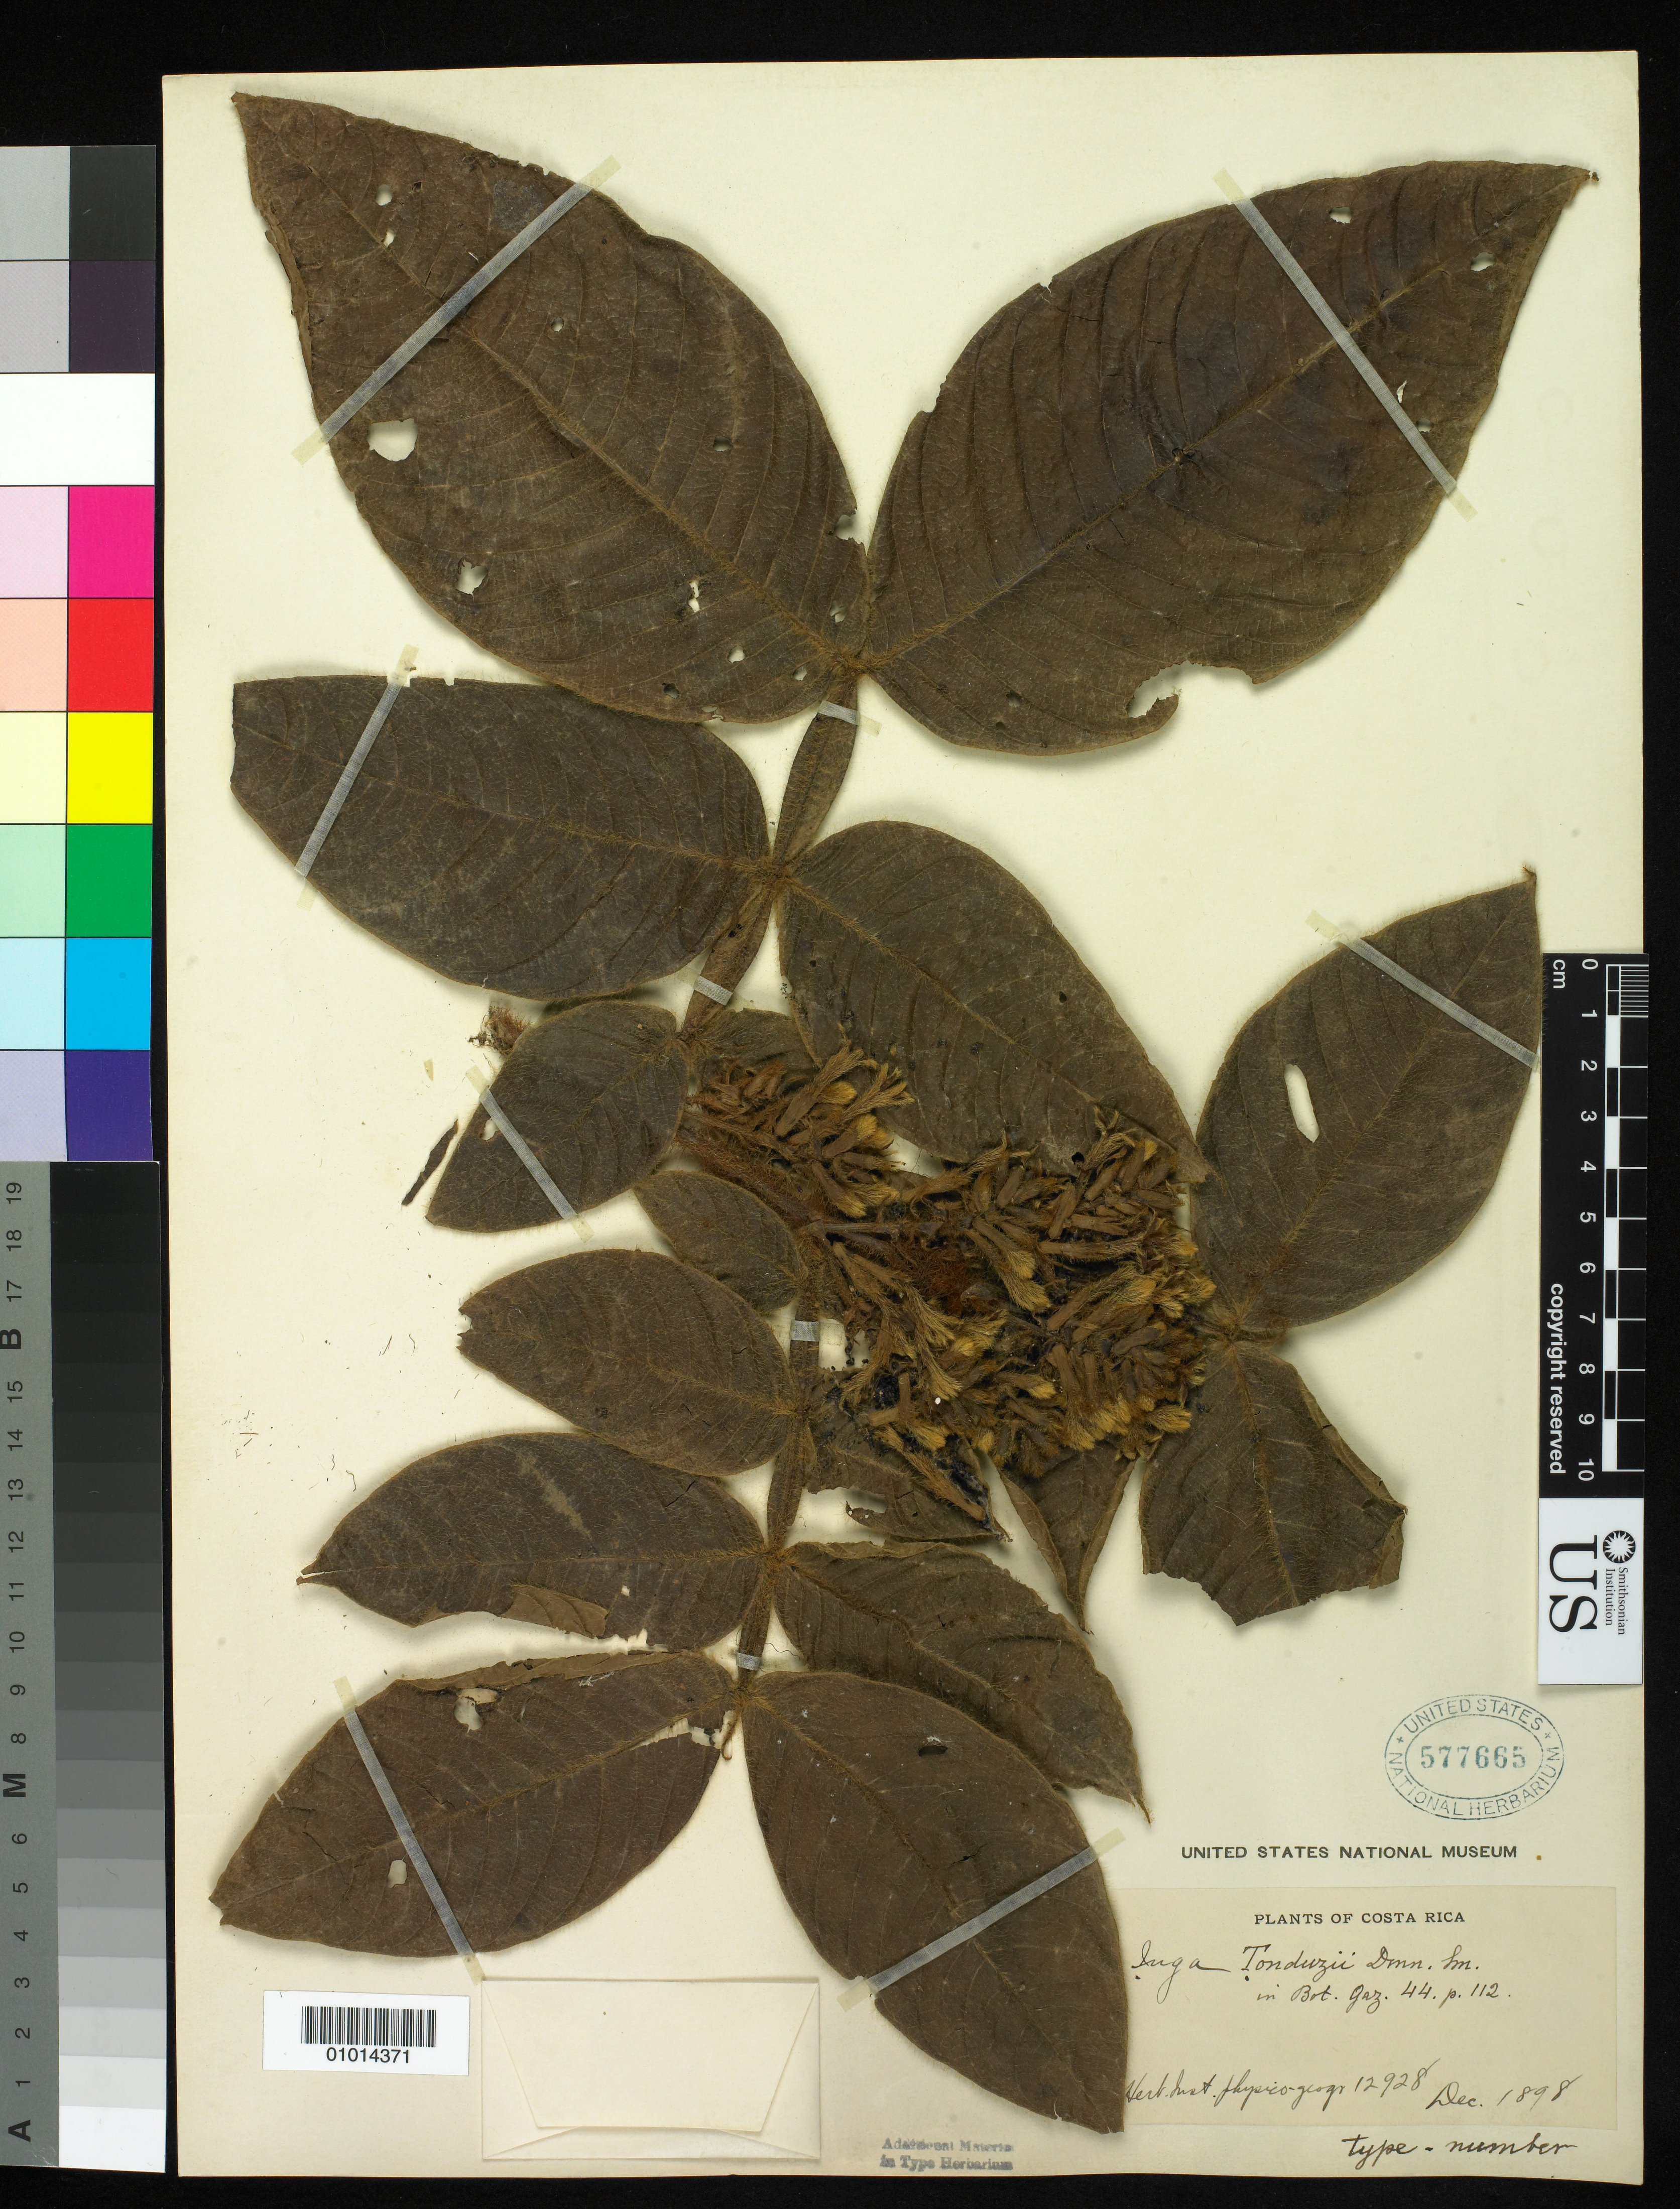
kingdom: Plantae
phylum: Tracheophyta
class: Magnoliopsida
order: Fabales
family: Fabaceae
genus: Inga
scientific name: Inga tonduzii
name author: Donn. Sm.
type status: Type Collection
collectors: A. Tonduz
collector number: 12928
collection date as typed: Dec 1898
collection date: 1898-12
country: Costa Rica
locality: Tucurrique.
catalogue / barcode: US 577665